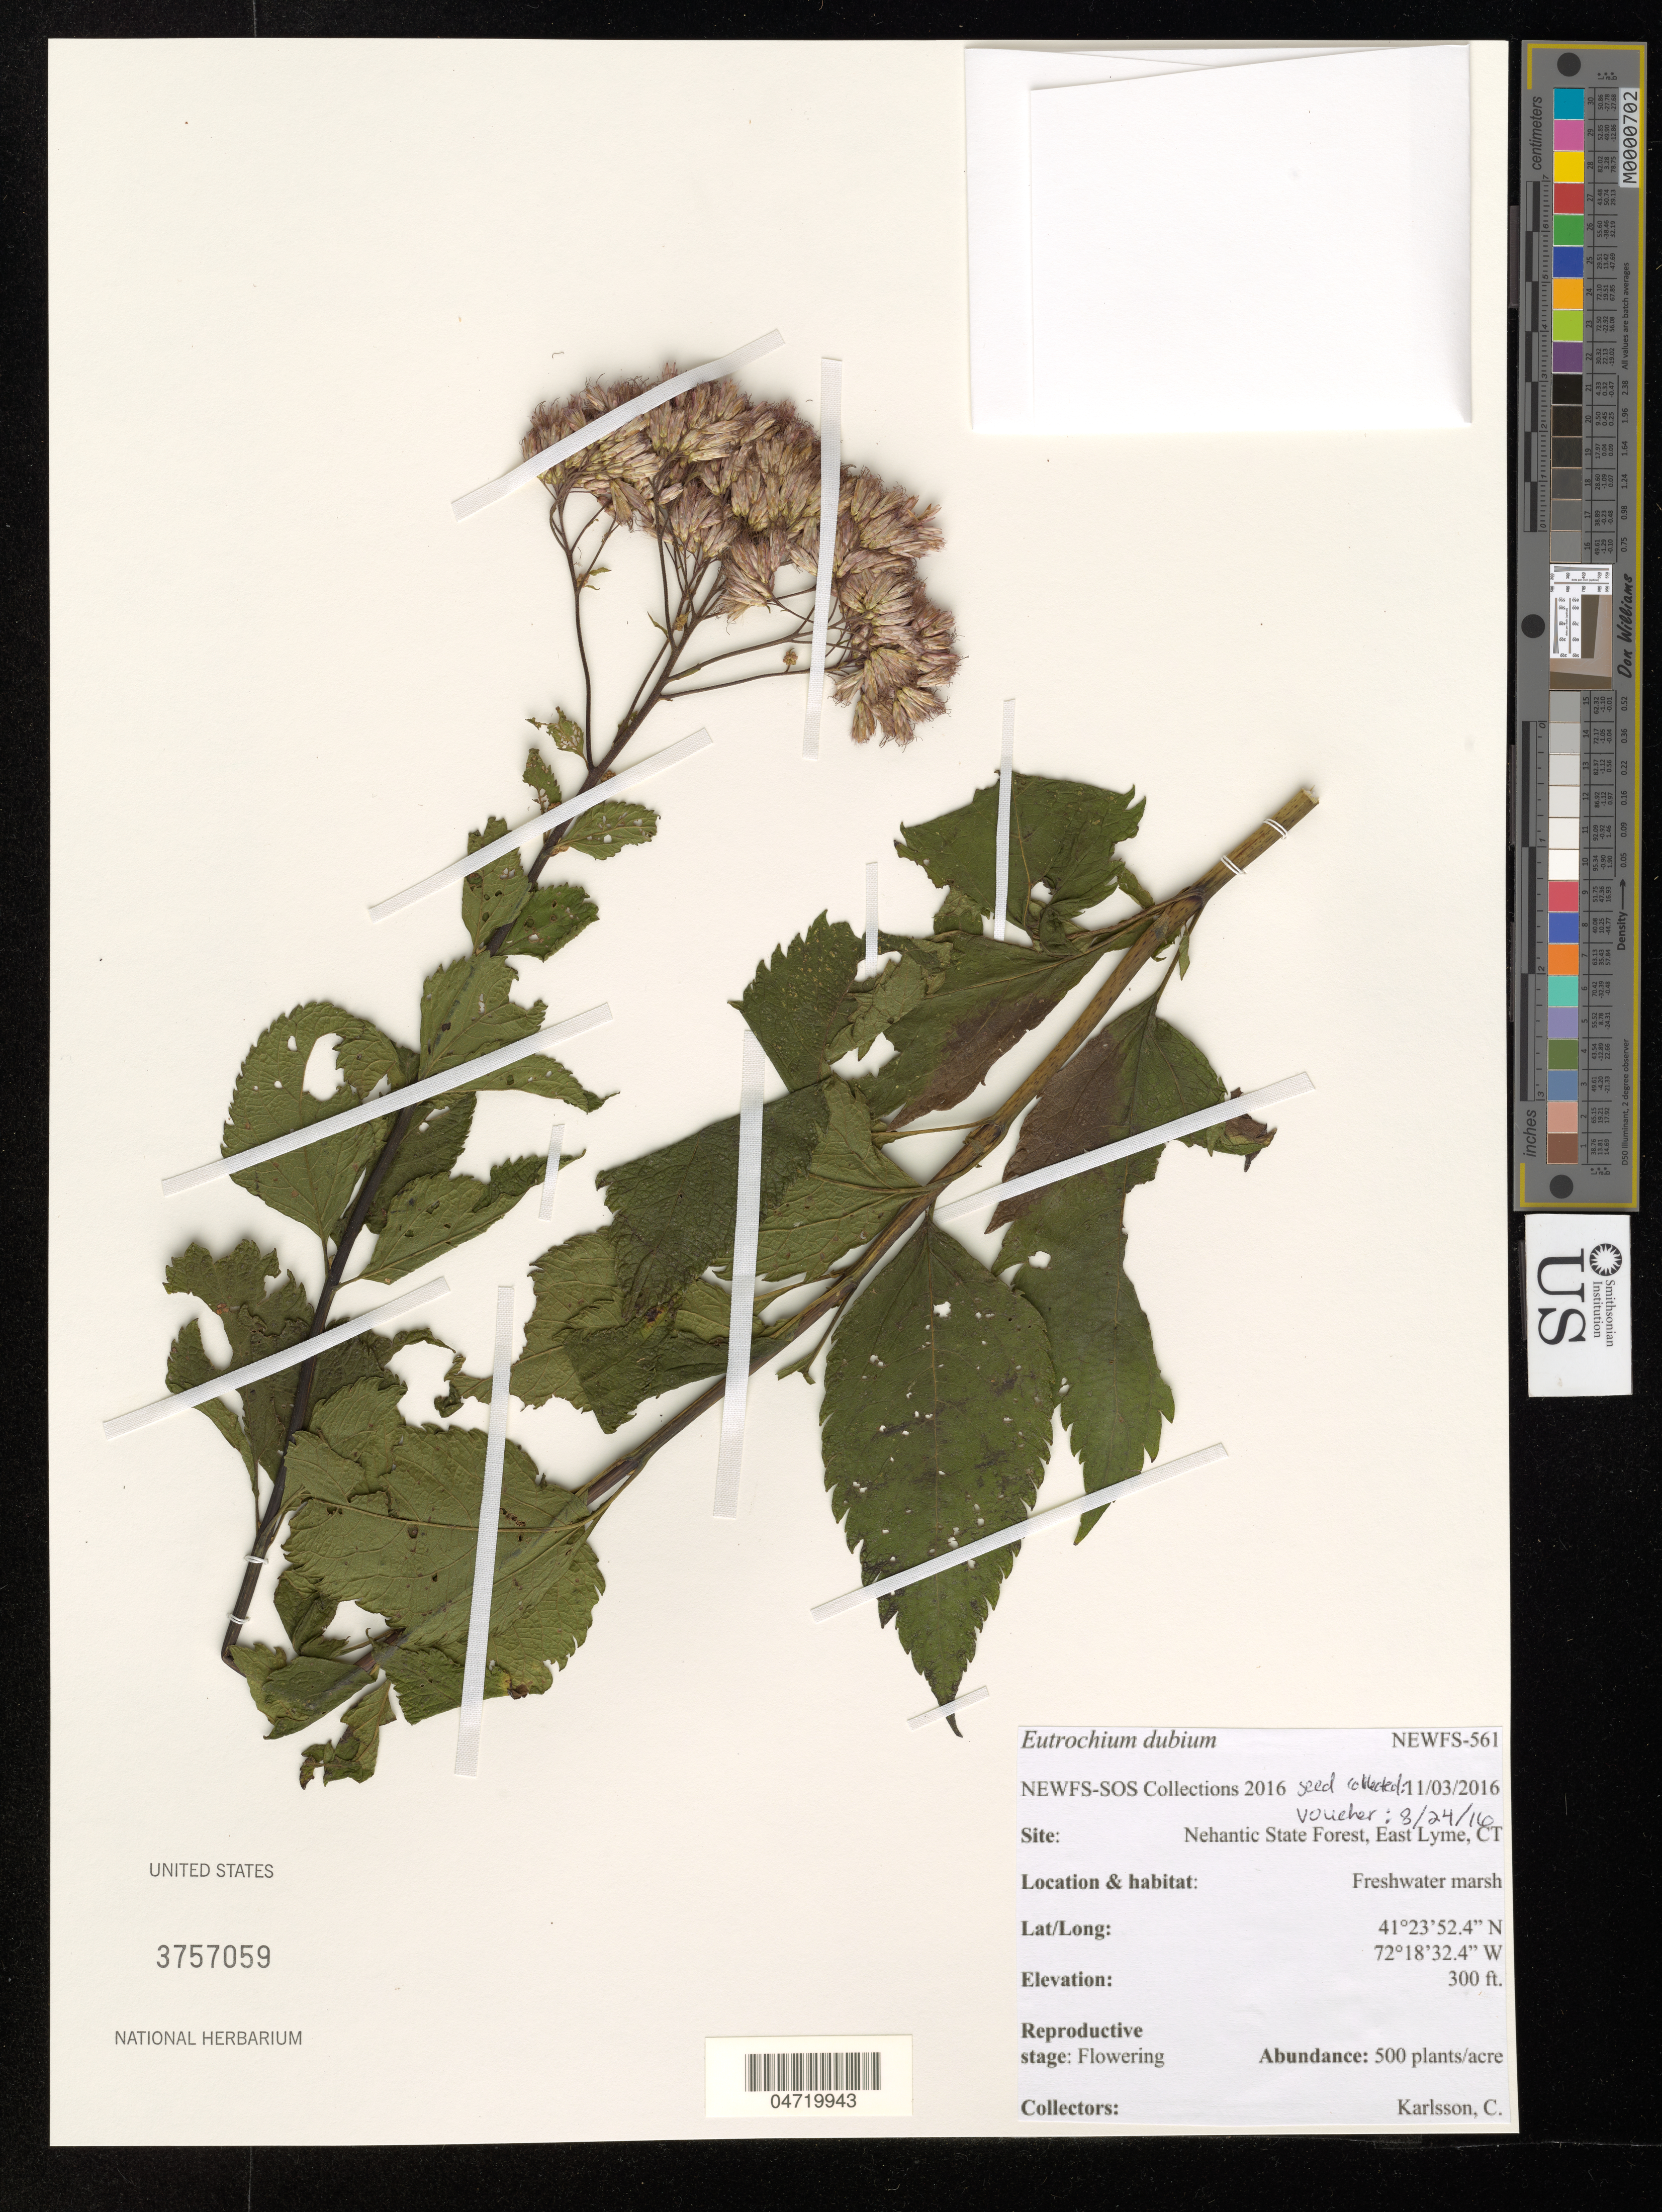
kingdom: Plantae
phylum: Tracheophyta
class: Magnoliopsida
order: Asterales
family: Asteraceae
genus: Eutrochium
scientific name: Eutrochium dubium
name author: (Willd. ex Poir.) E.E. Lamont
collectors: C. Karlsson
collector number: NEWFS-561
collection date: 2016-11-03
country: United States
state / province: Connecticut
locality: Nehantic State Forest, East Lyme.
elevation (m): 91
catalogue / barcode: US 3757059